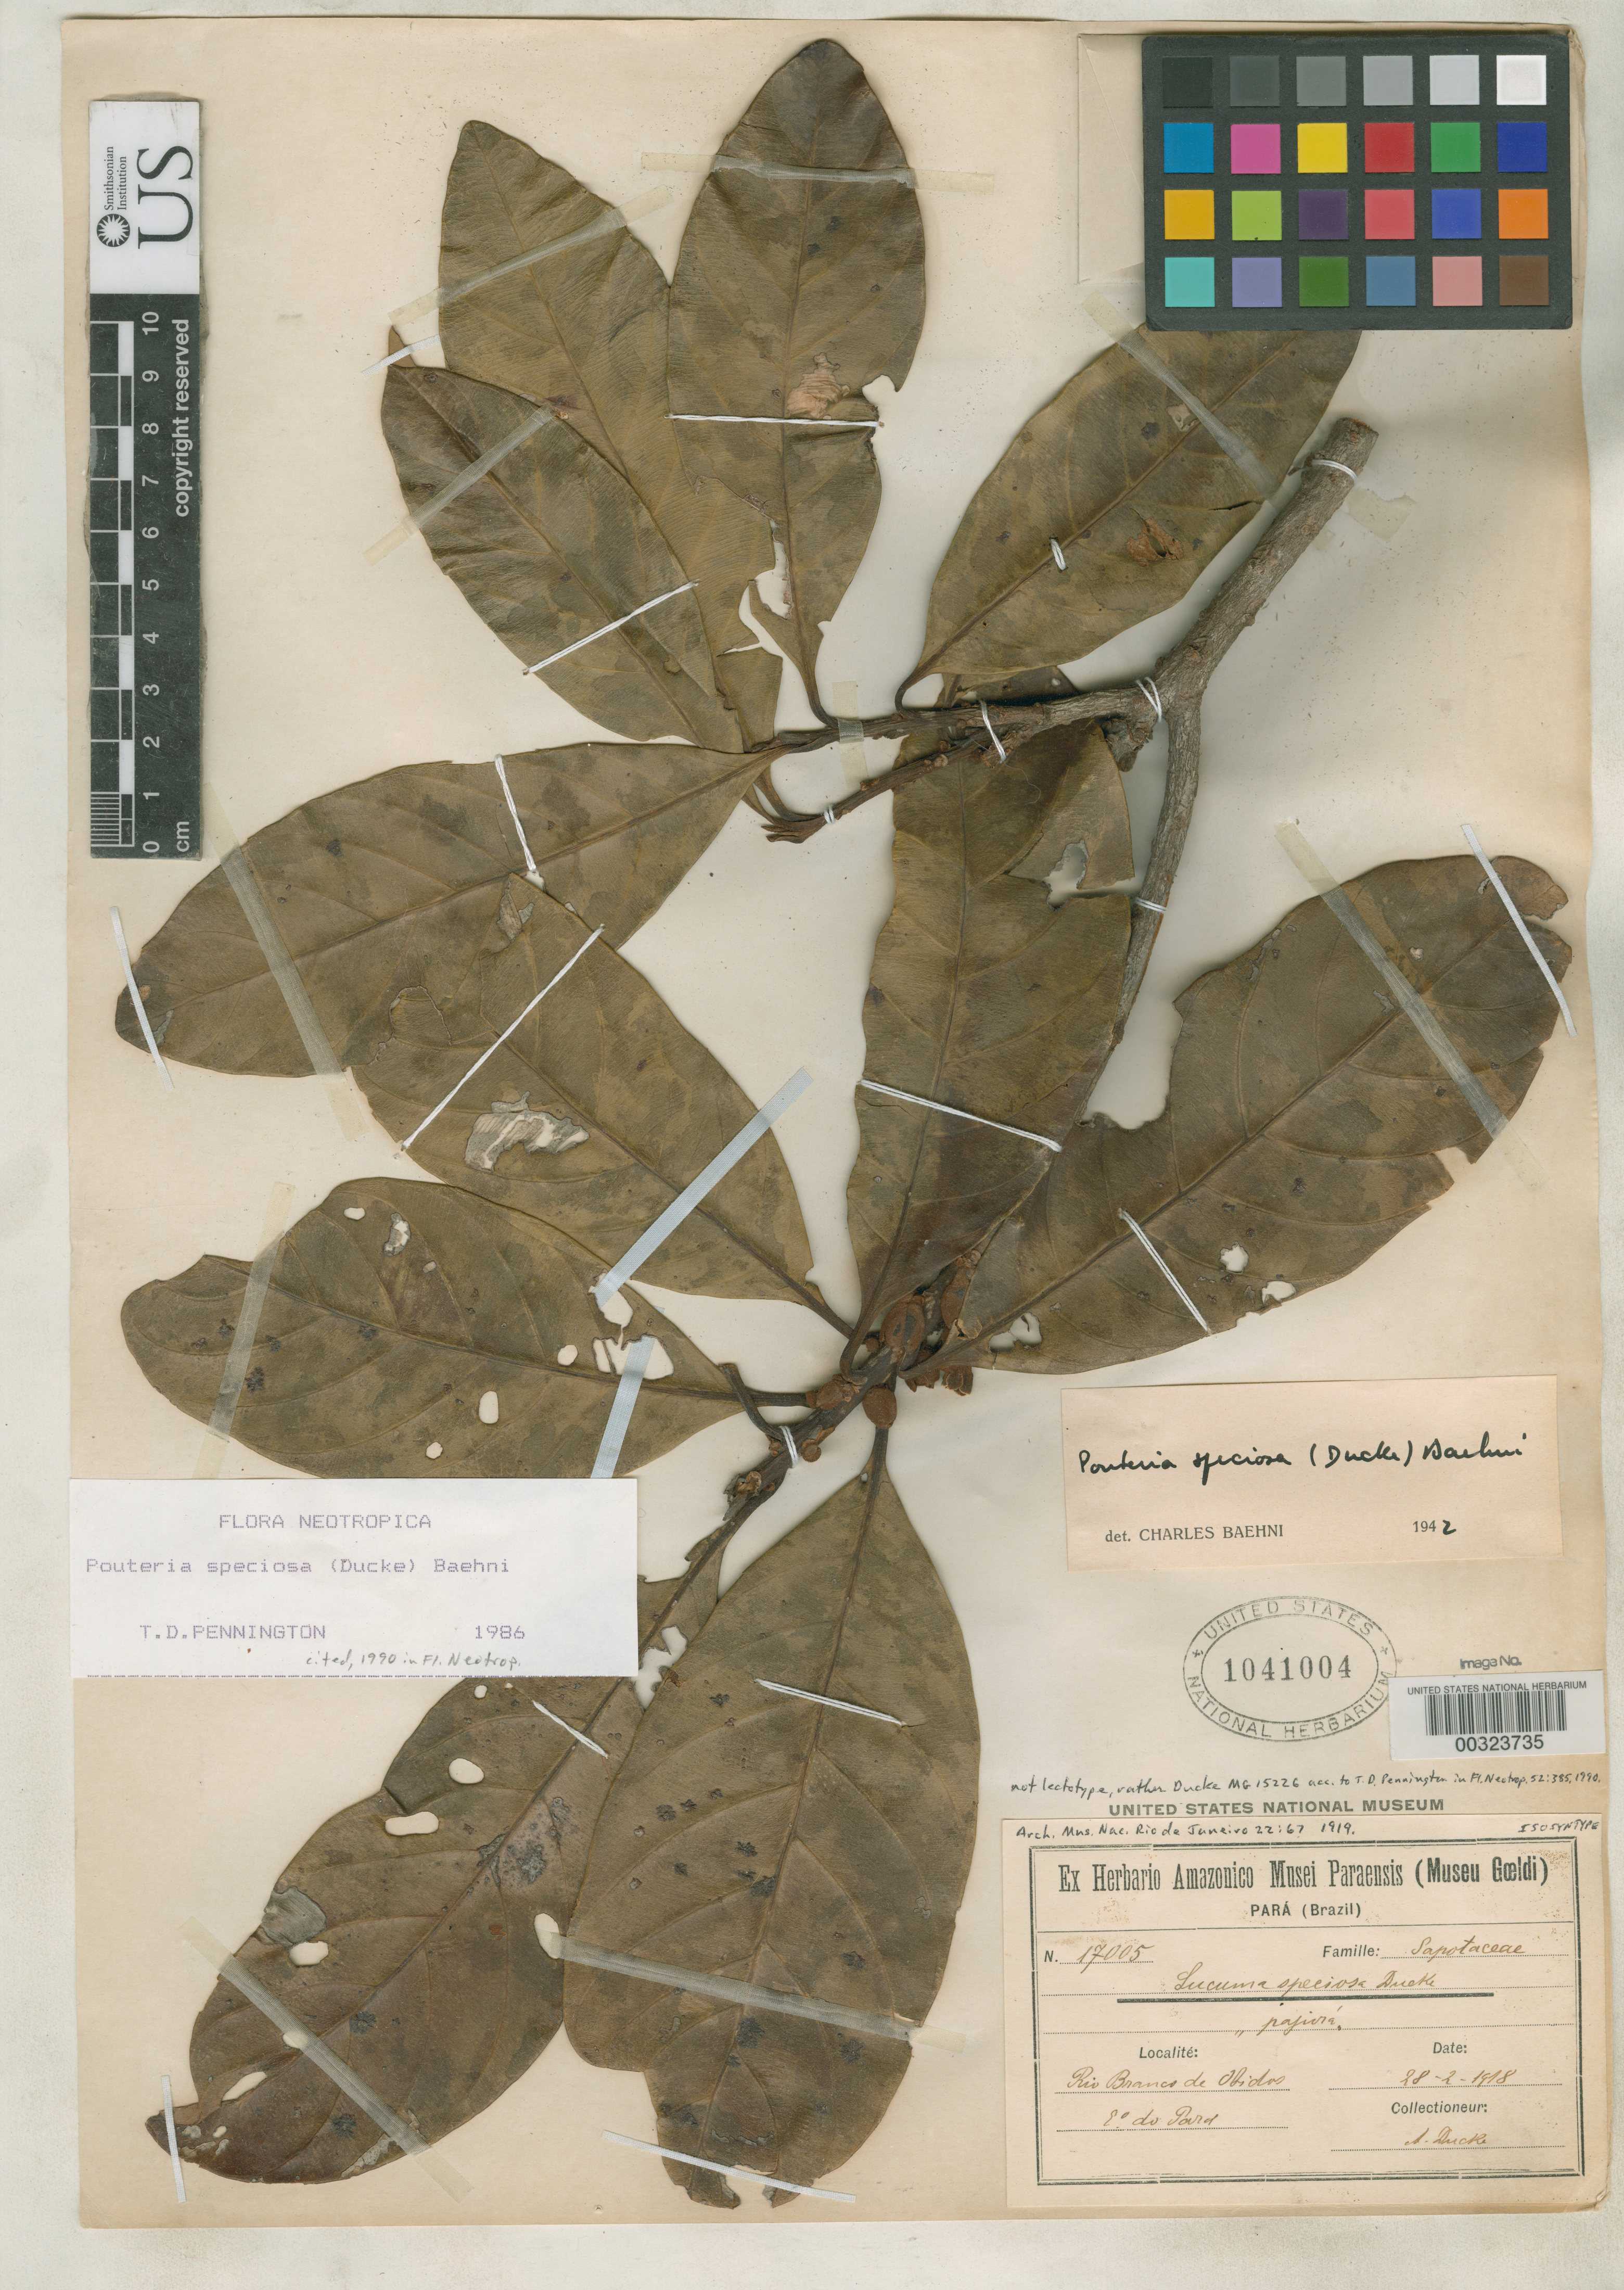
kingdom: Plantae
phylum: Tracheophyta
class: Magnoliopsida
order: Ericales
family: Sapotaceae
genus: Lucuma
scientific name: Lucuma speciosa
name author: Ducke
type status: Isosyntype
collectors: A. Ducke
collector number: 17005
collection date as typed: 28 Feb 1918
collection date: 1918-02-28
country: Brazil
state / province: Pará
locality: Rio Branco de Obidos.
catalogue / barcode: US 1041004